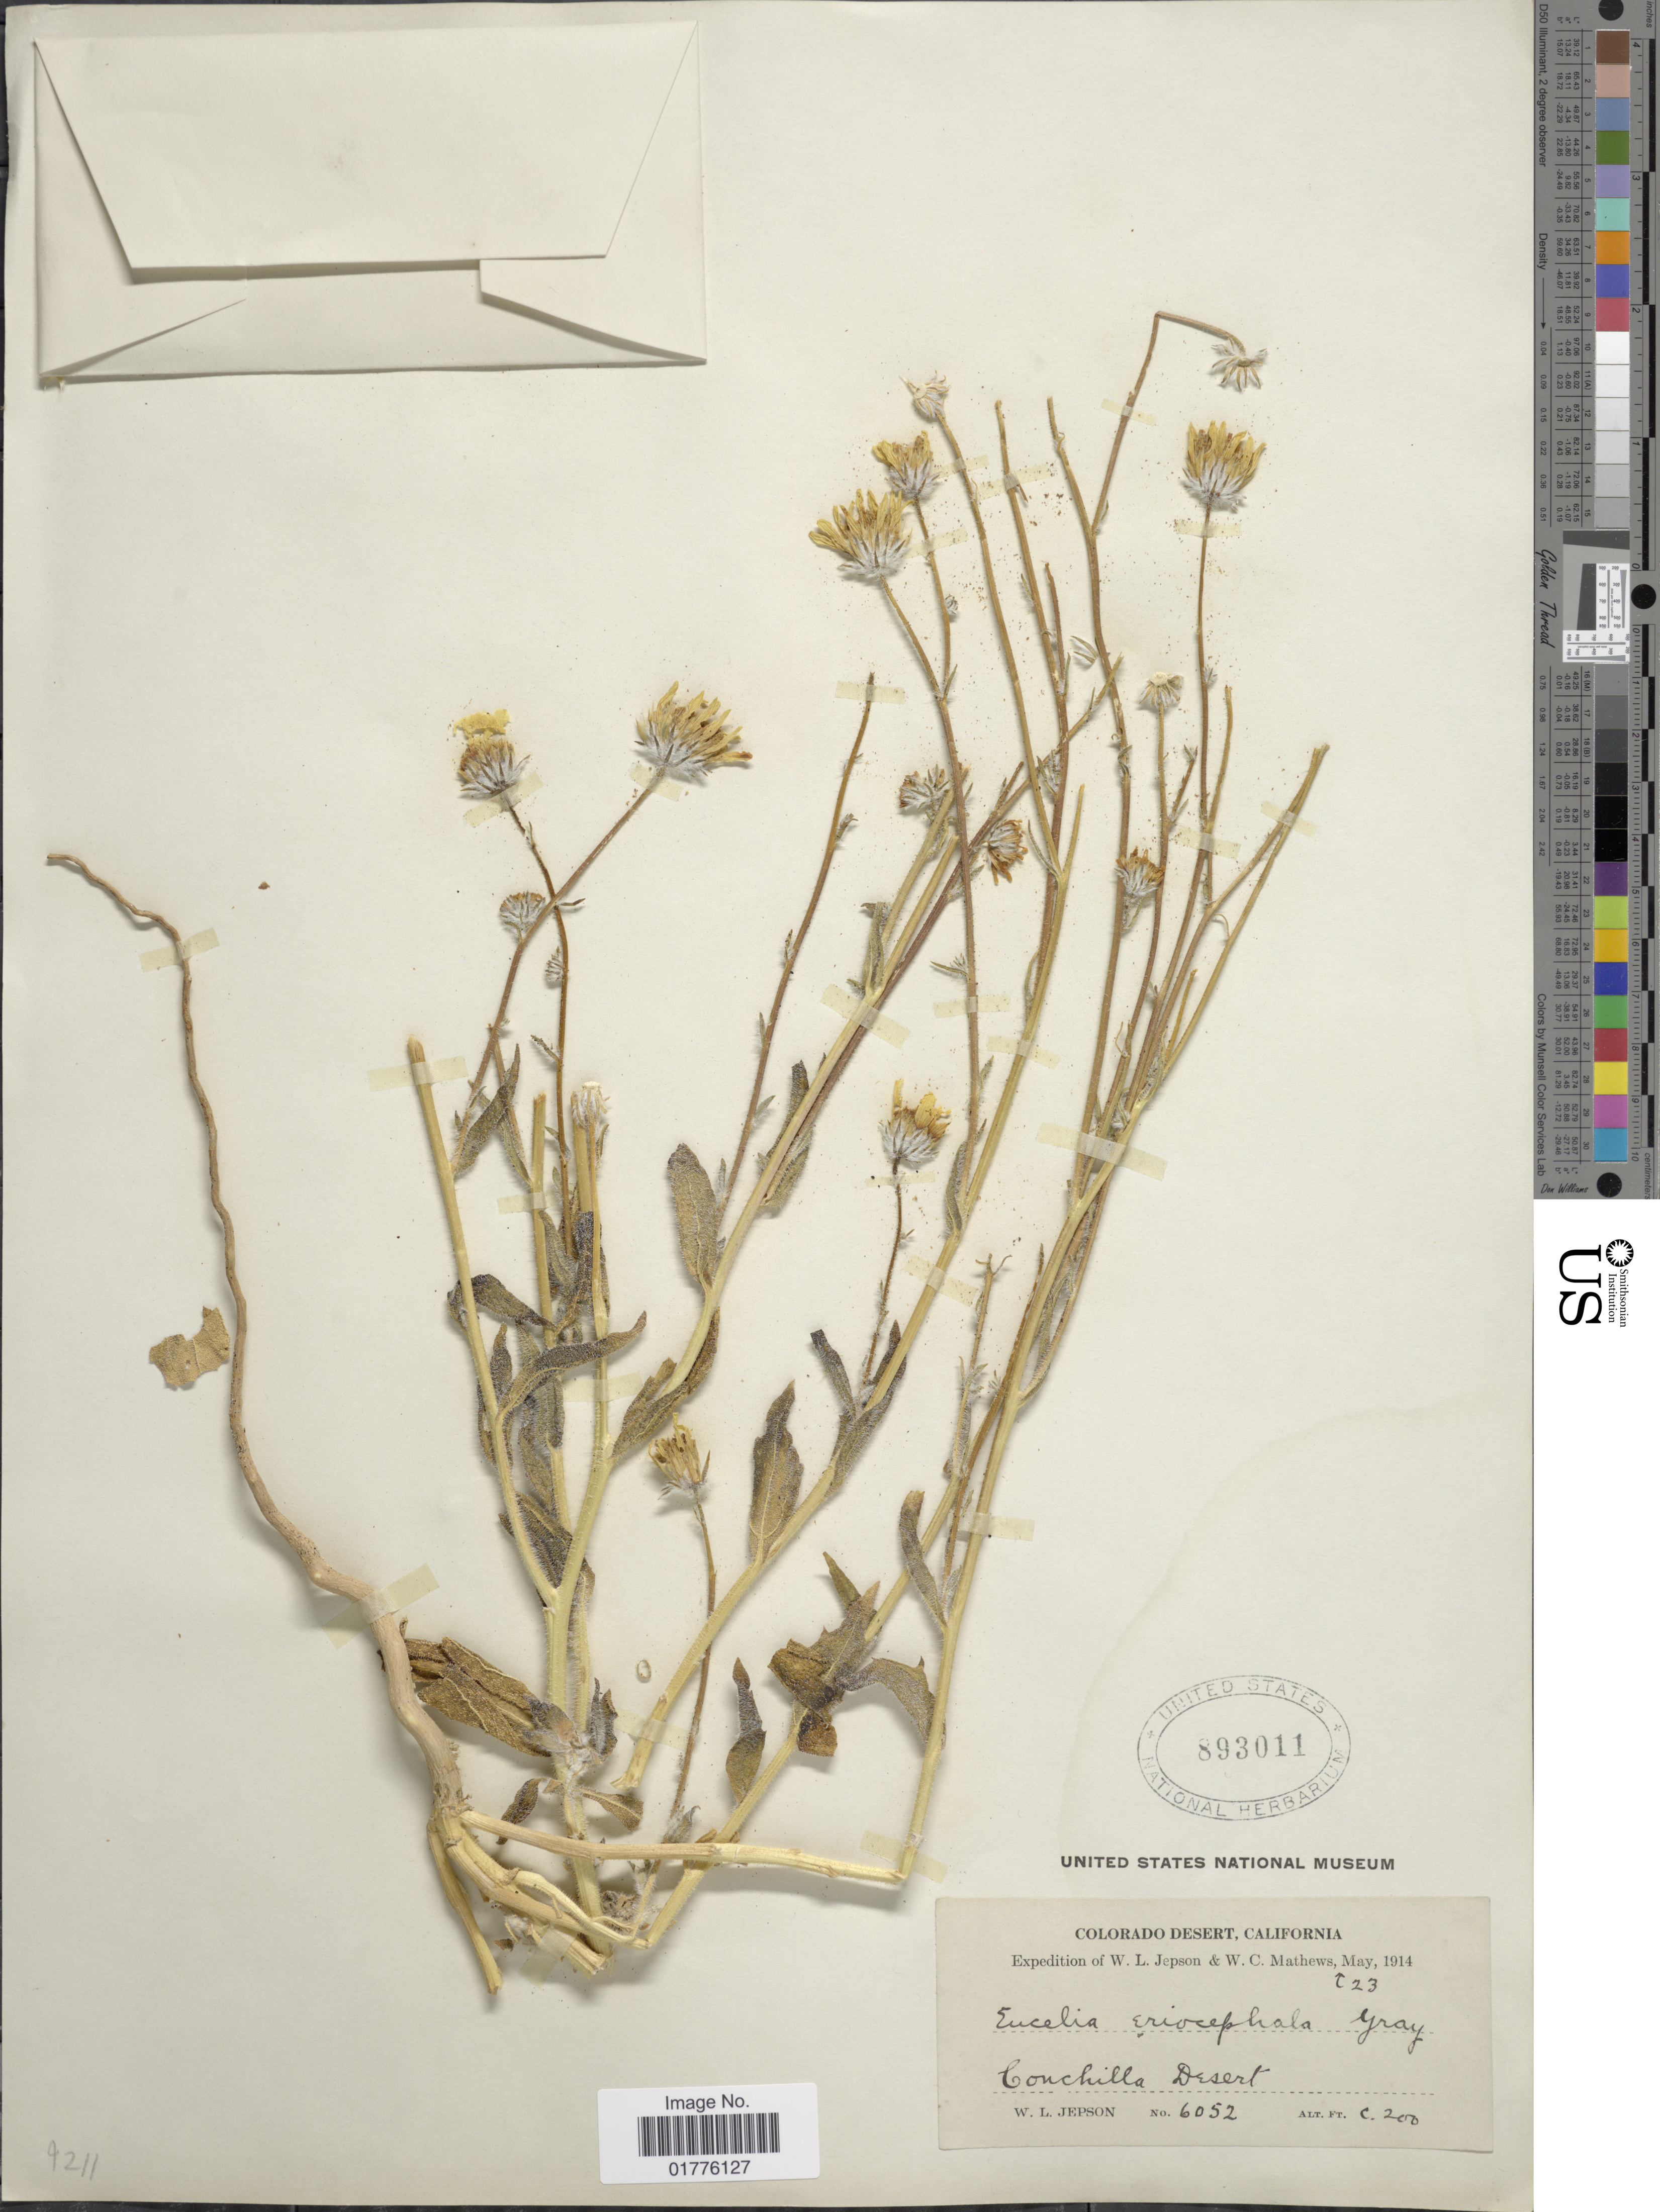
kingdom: Plantae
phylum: Tracheophyta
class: Magnoliopsida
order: Asterales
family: Asteraceae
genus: Encelia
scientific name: Encelia eriocephala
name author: A. Gray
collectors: W. L. Jepson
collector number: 6052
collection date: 1914-05-23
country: United States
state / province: California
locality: Colorado Desert, California. Conchilla Desert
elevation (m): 61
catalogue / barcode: US 893011